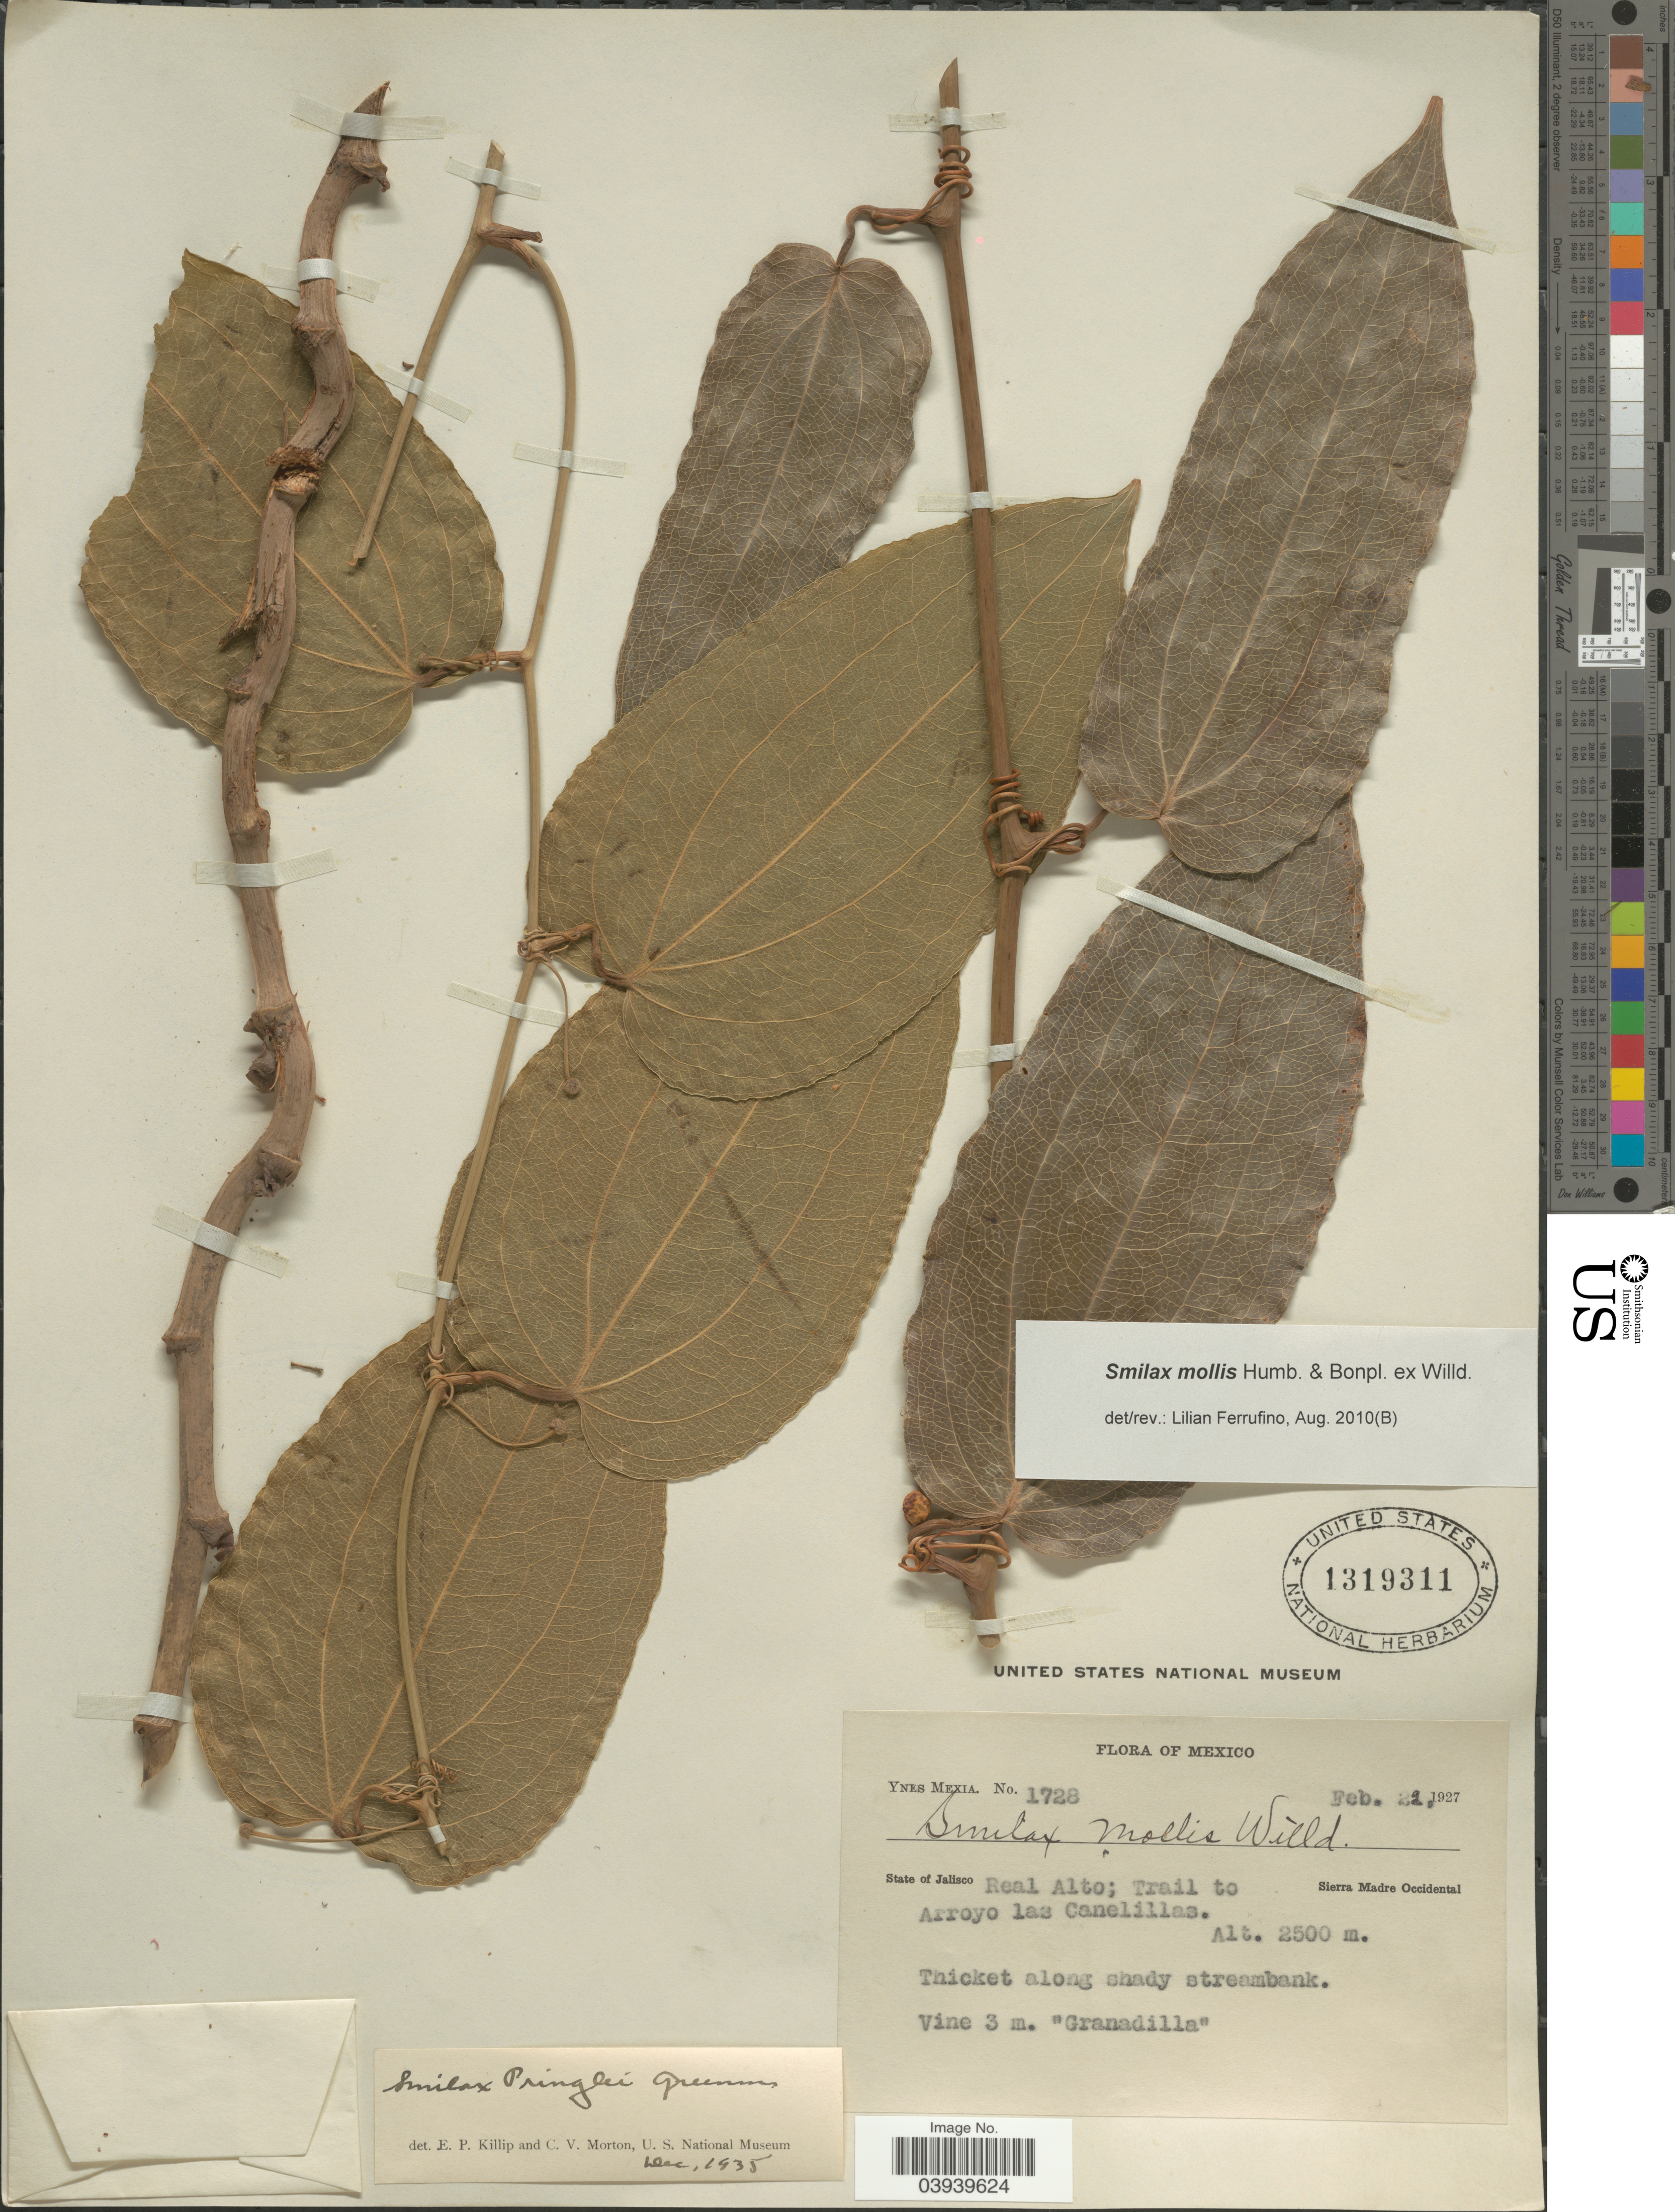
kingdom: Plantae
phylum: Tracheophyta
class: Liliopsida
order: Liliales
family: Smilacaceae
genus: Smilax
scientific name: Smilax mollis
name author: Humb. & Bonpl. ex Willd.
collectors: Y. Mexia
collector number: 1728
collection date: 1927-02-21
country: Mexico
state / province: Jalisco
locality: Real Alto; Trail to Arroyo las Canelillas. Sierra Madre Occidental.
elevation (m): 2500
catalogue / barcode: US 1319311